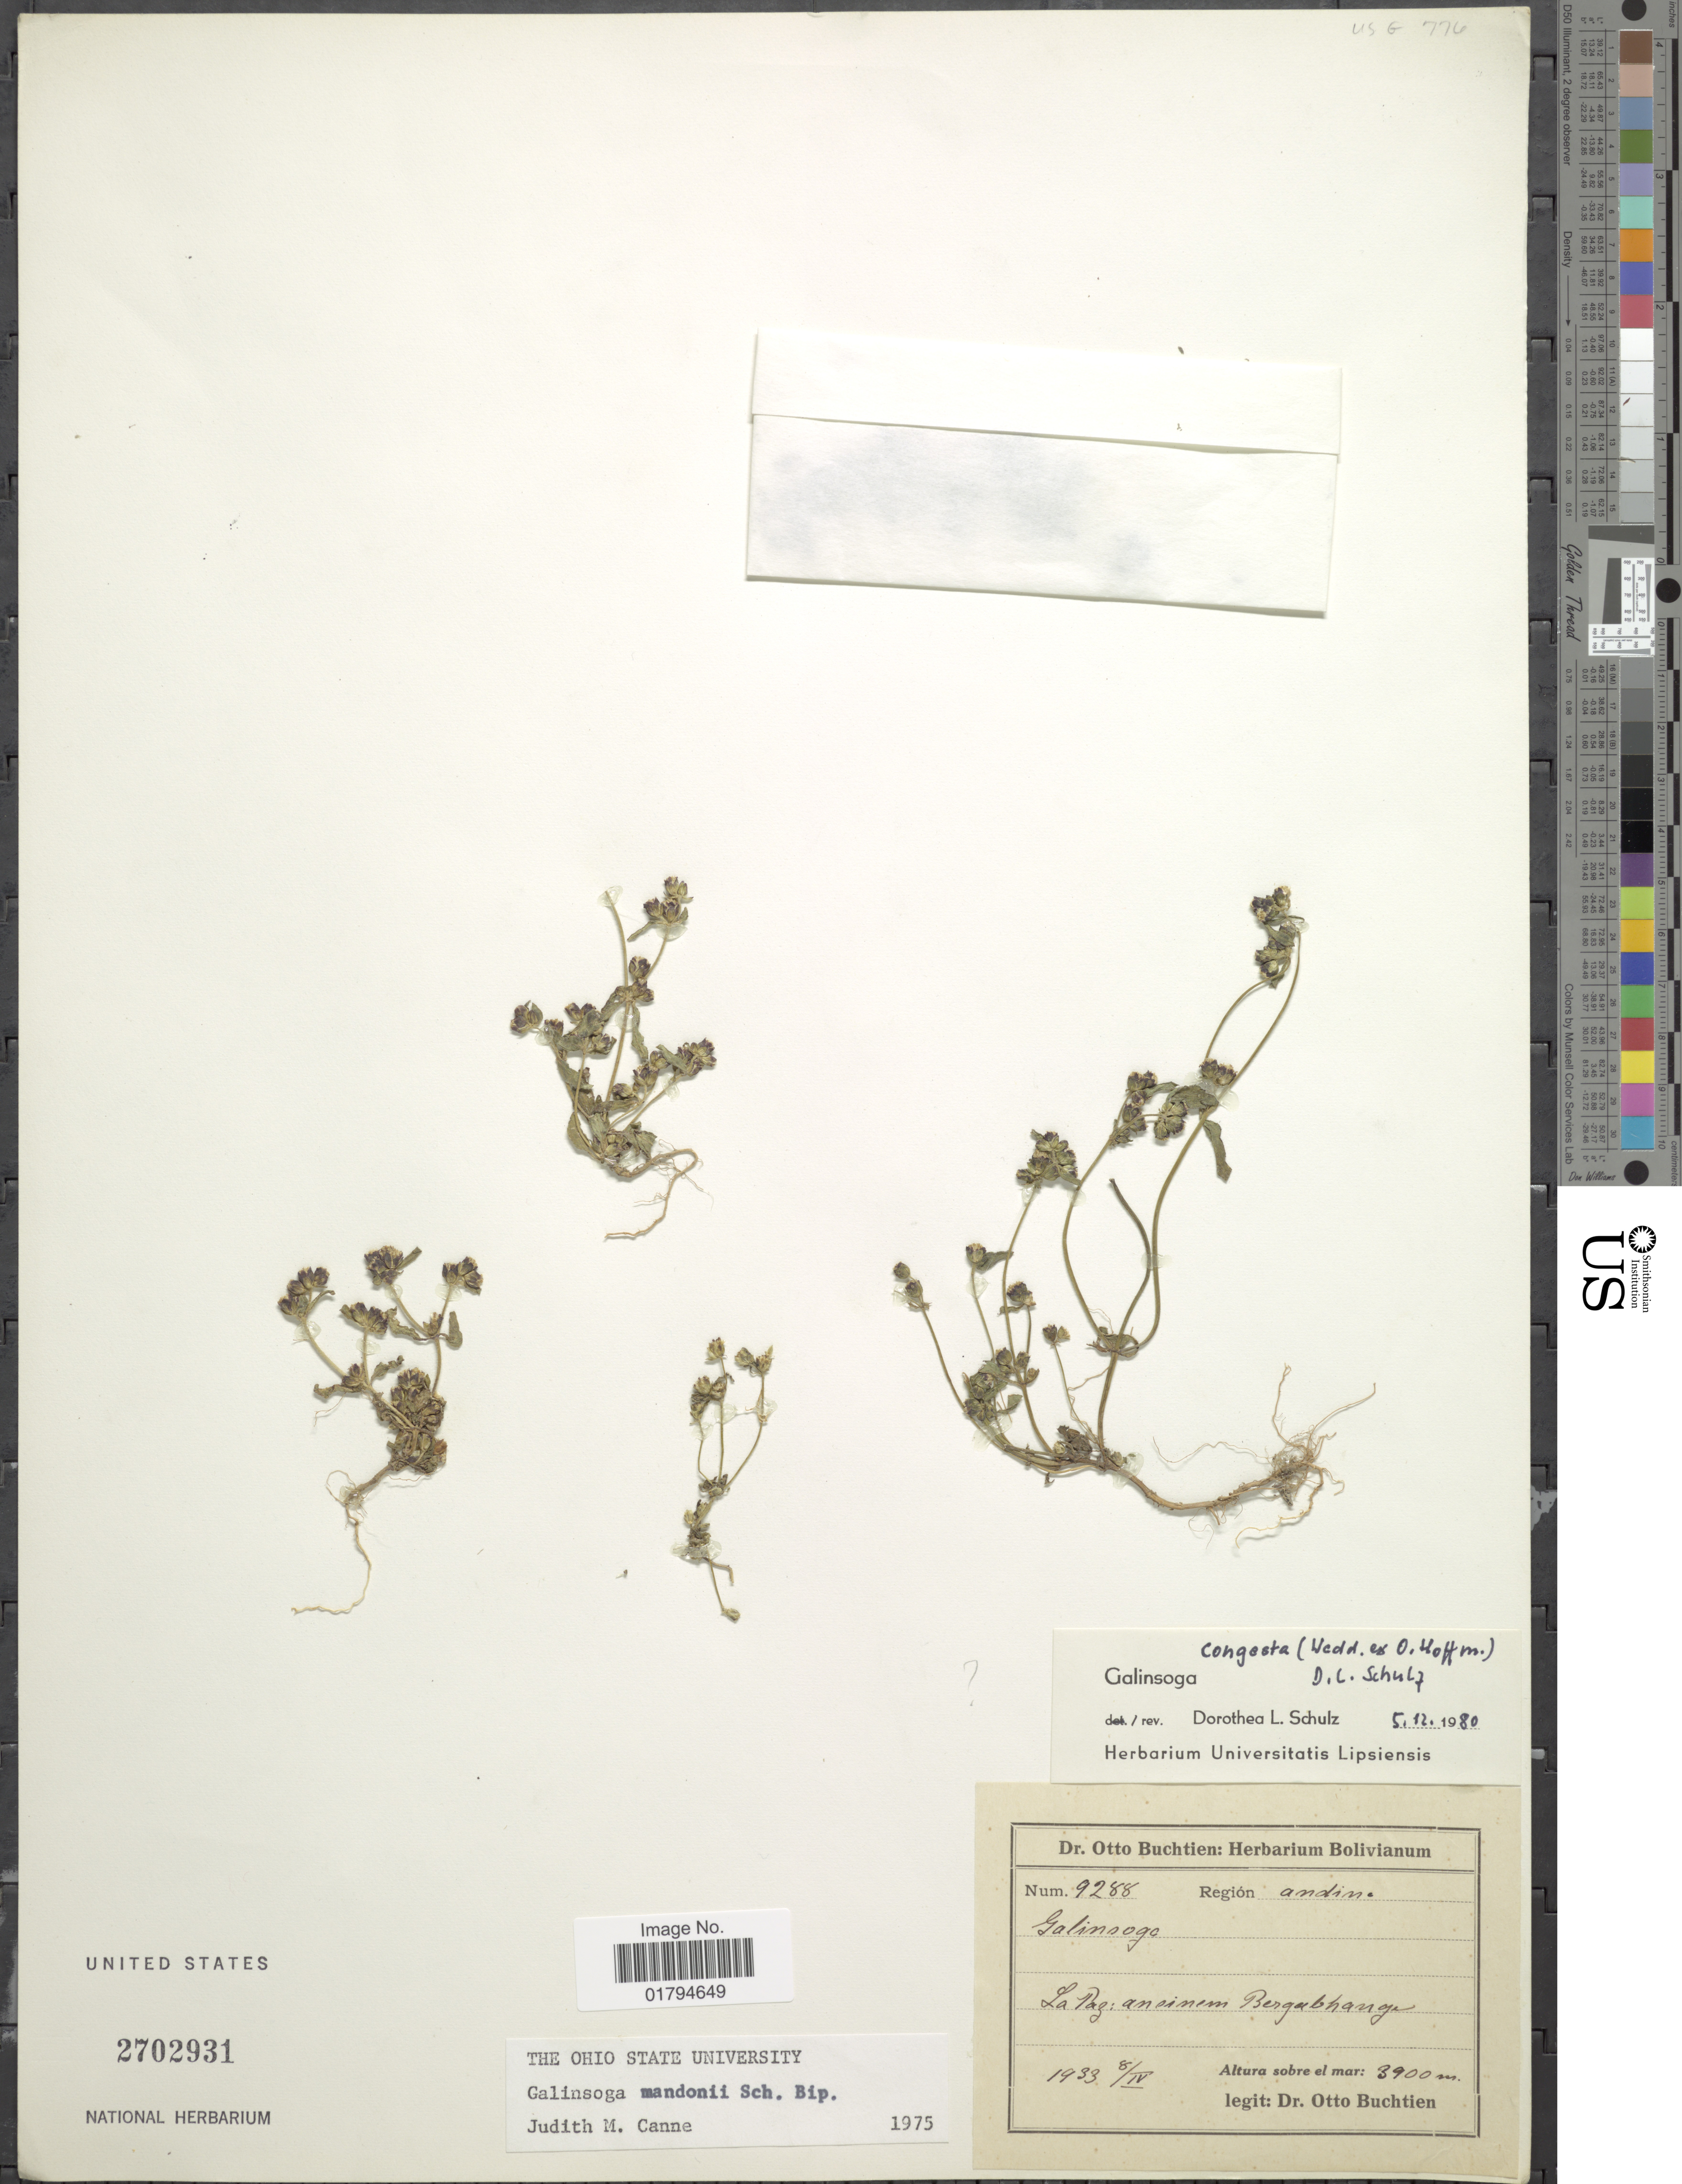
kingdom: Plantae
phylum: Tracheophyta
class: Magnoliopsida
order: Asterales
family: Asteraceae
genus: Galinsoga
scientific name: Galinsoga unxioides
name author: Griseb.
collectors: O. Buchtien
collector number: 9288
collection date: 1933-04-08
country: Bolivia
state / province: La Paz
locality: Region Andine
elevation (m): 3900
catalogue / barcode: US 2702931